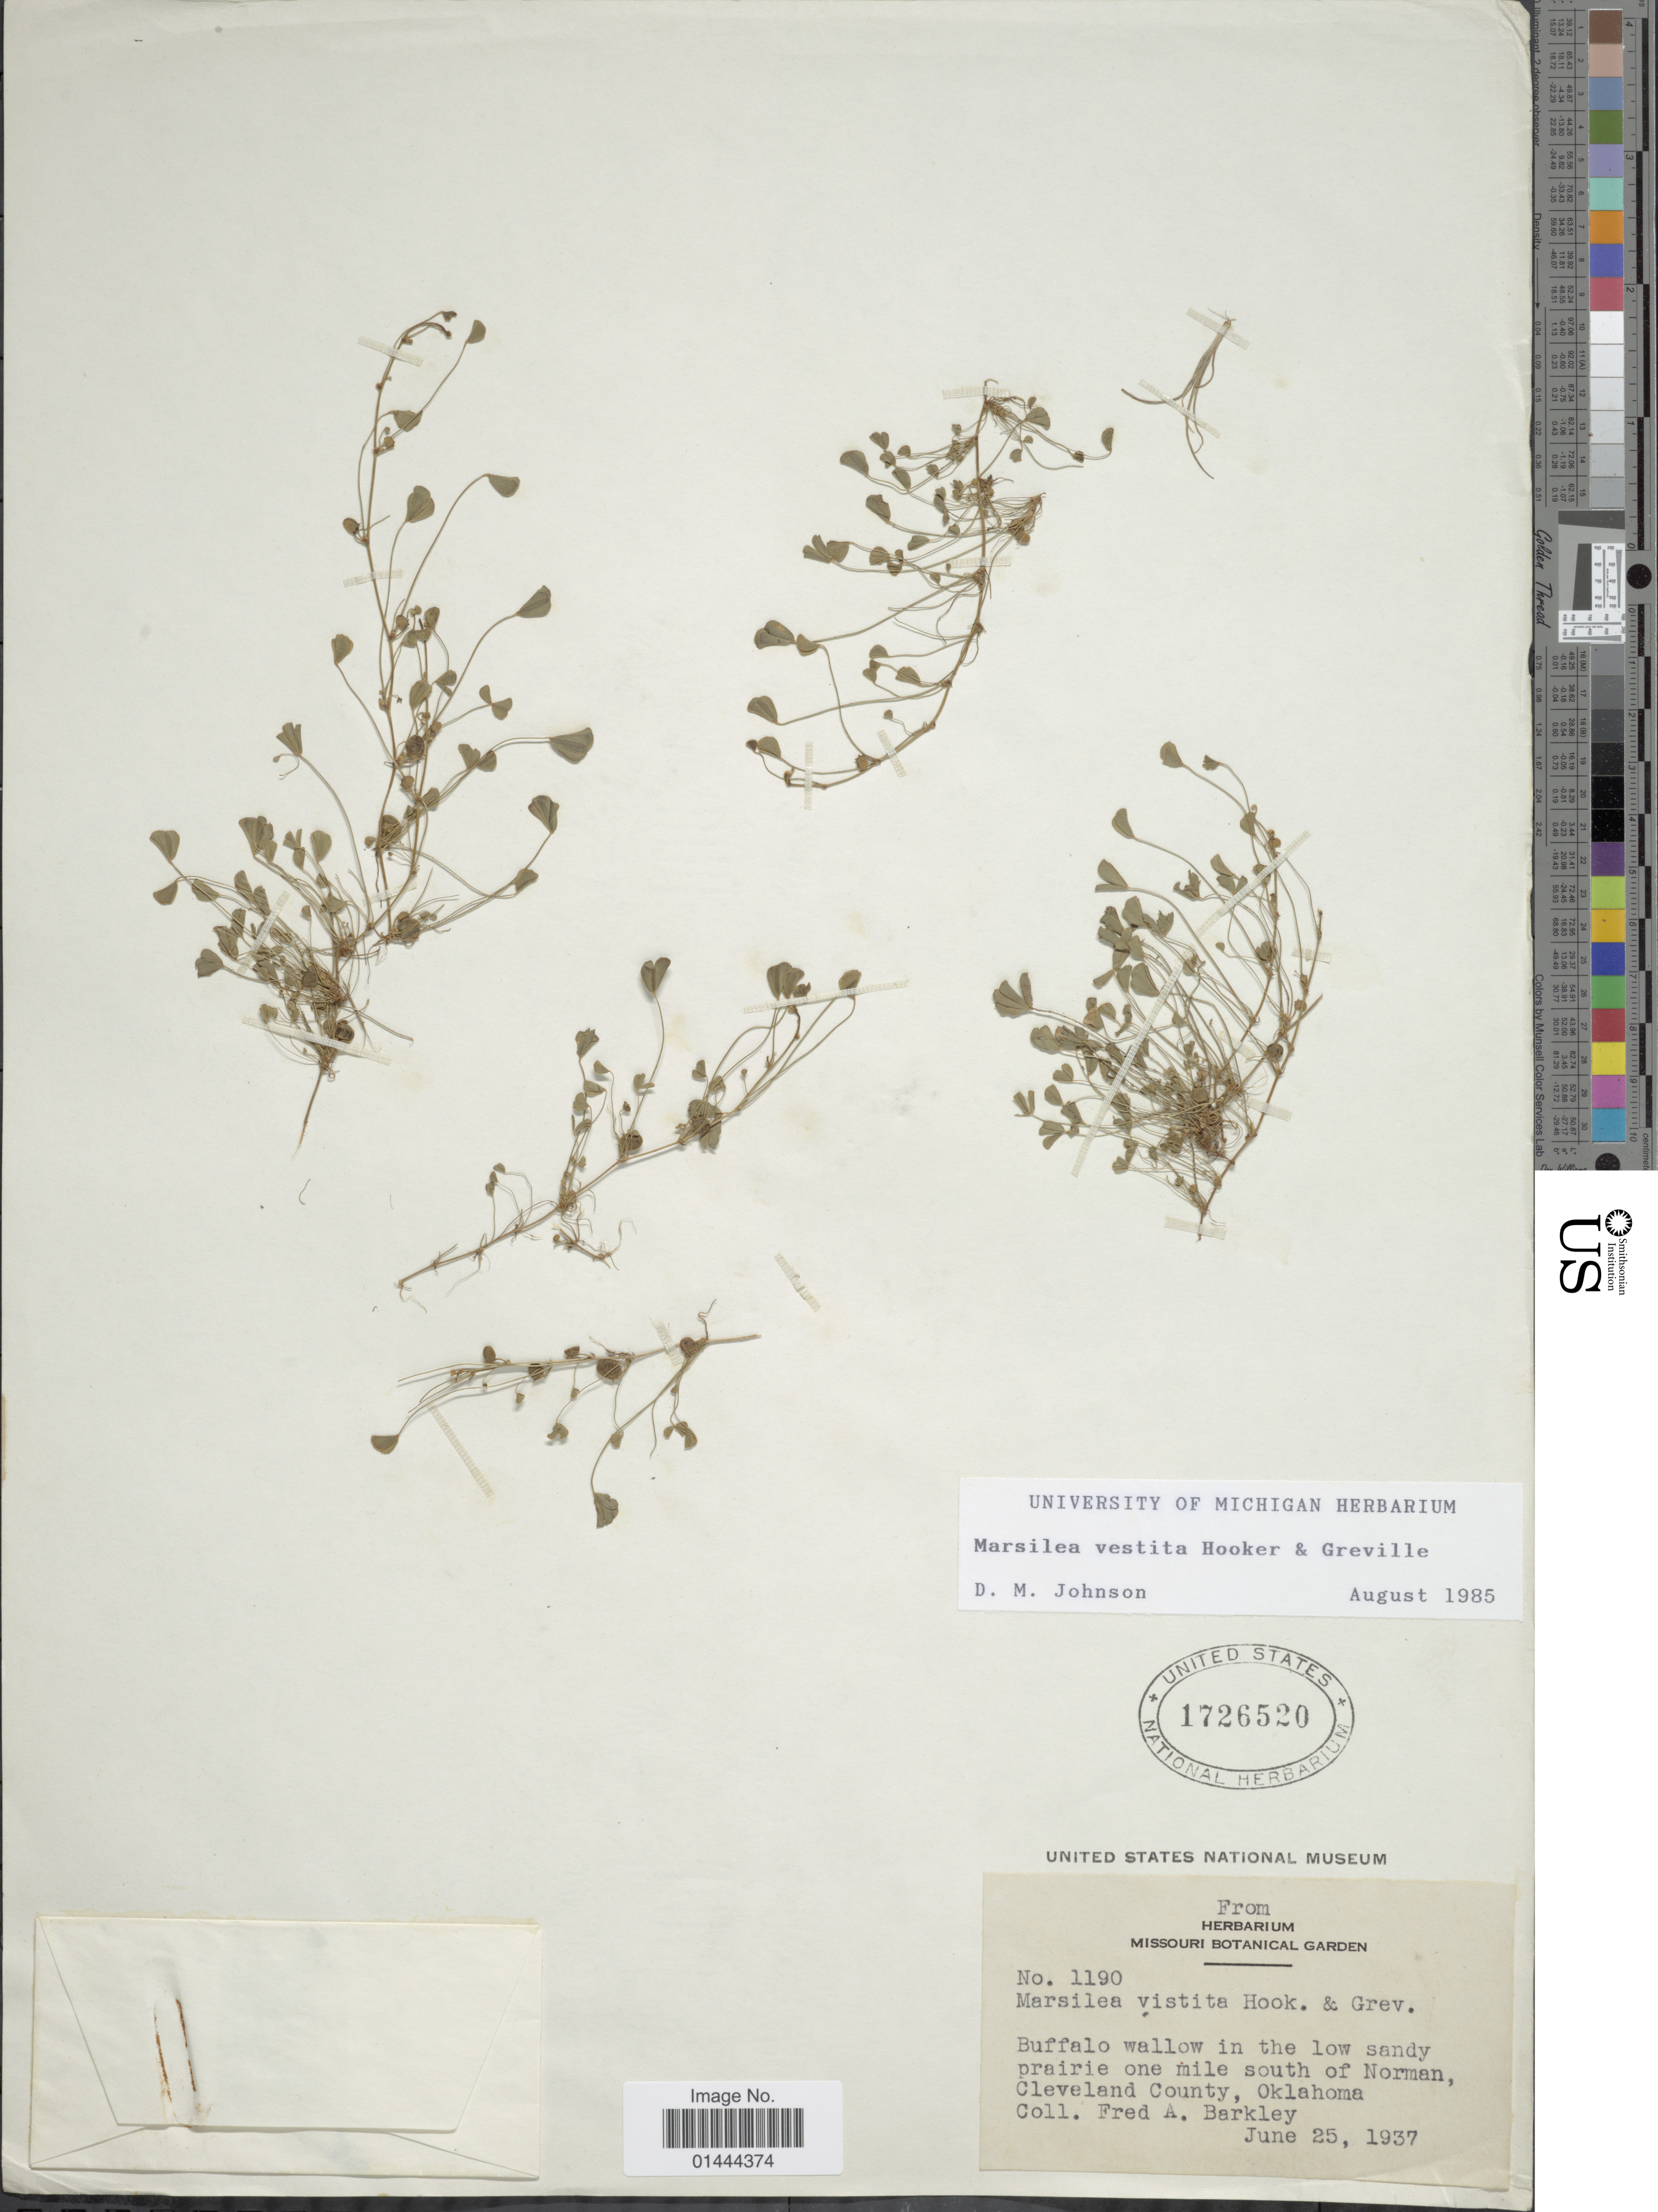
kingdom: Plantae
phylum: Tracheophyta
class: Polypodiopsida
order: Salviniales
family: Marsileaceae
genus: Marsilea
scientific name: Marsilea vestita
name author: Hook. & Grev.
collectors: F. A. Barkley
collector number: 1190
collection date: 1937-06-25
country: United States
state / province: Oklahoma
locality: Buffalo wallow in the low sandy prairie one mile south of Norman, Cleveland County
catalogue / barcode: US 1726520